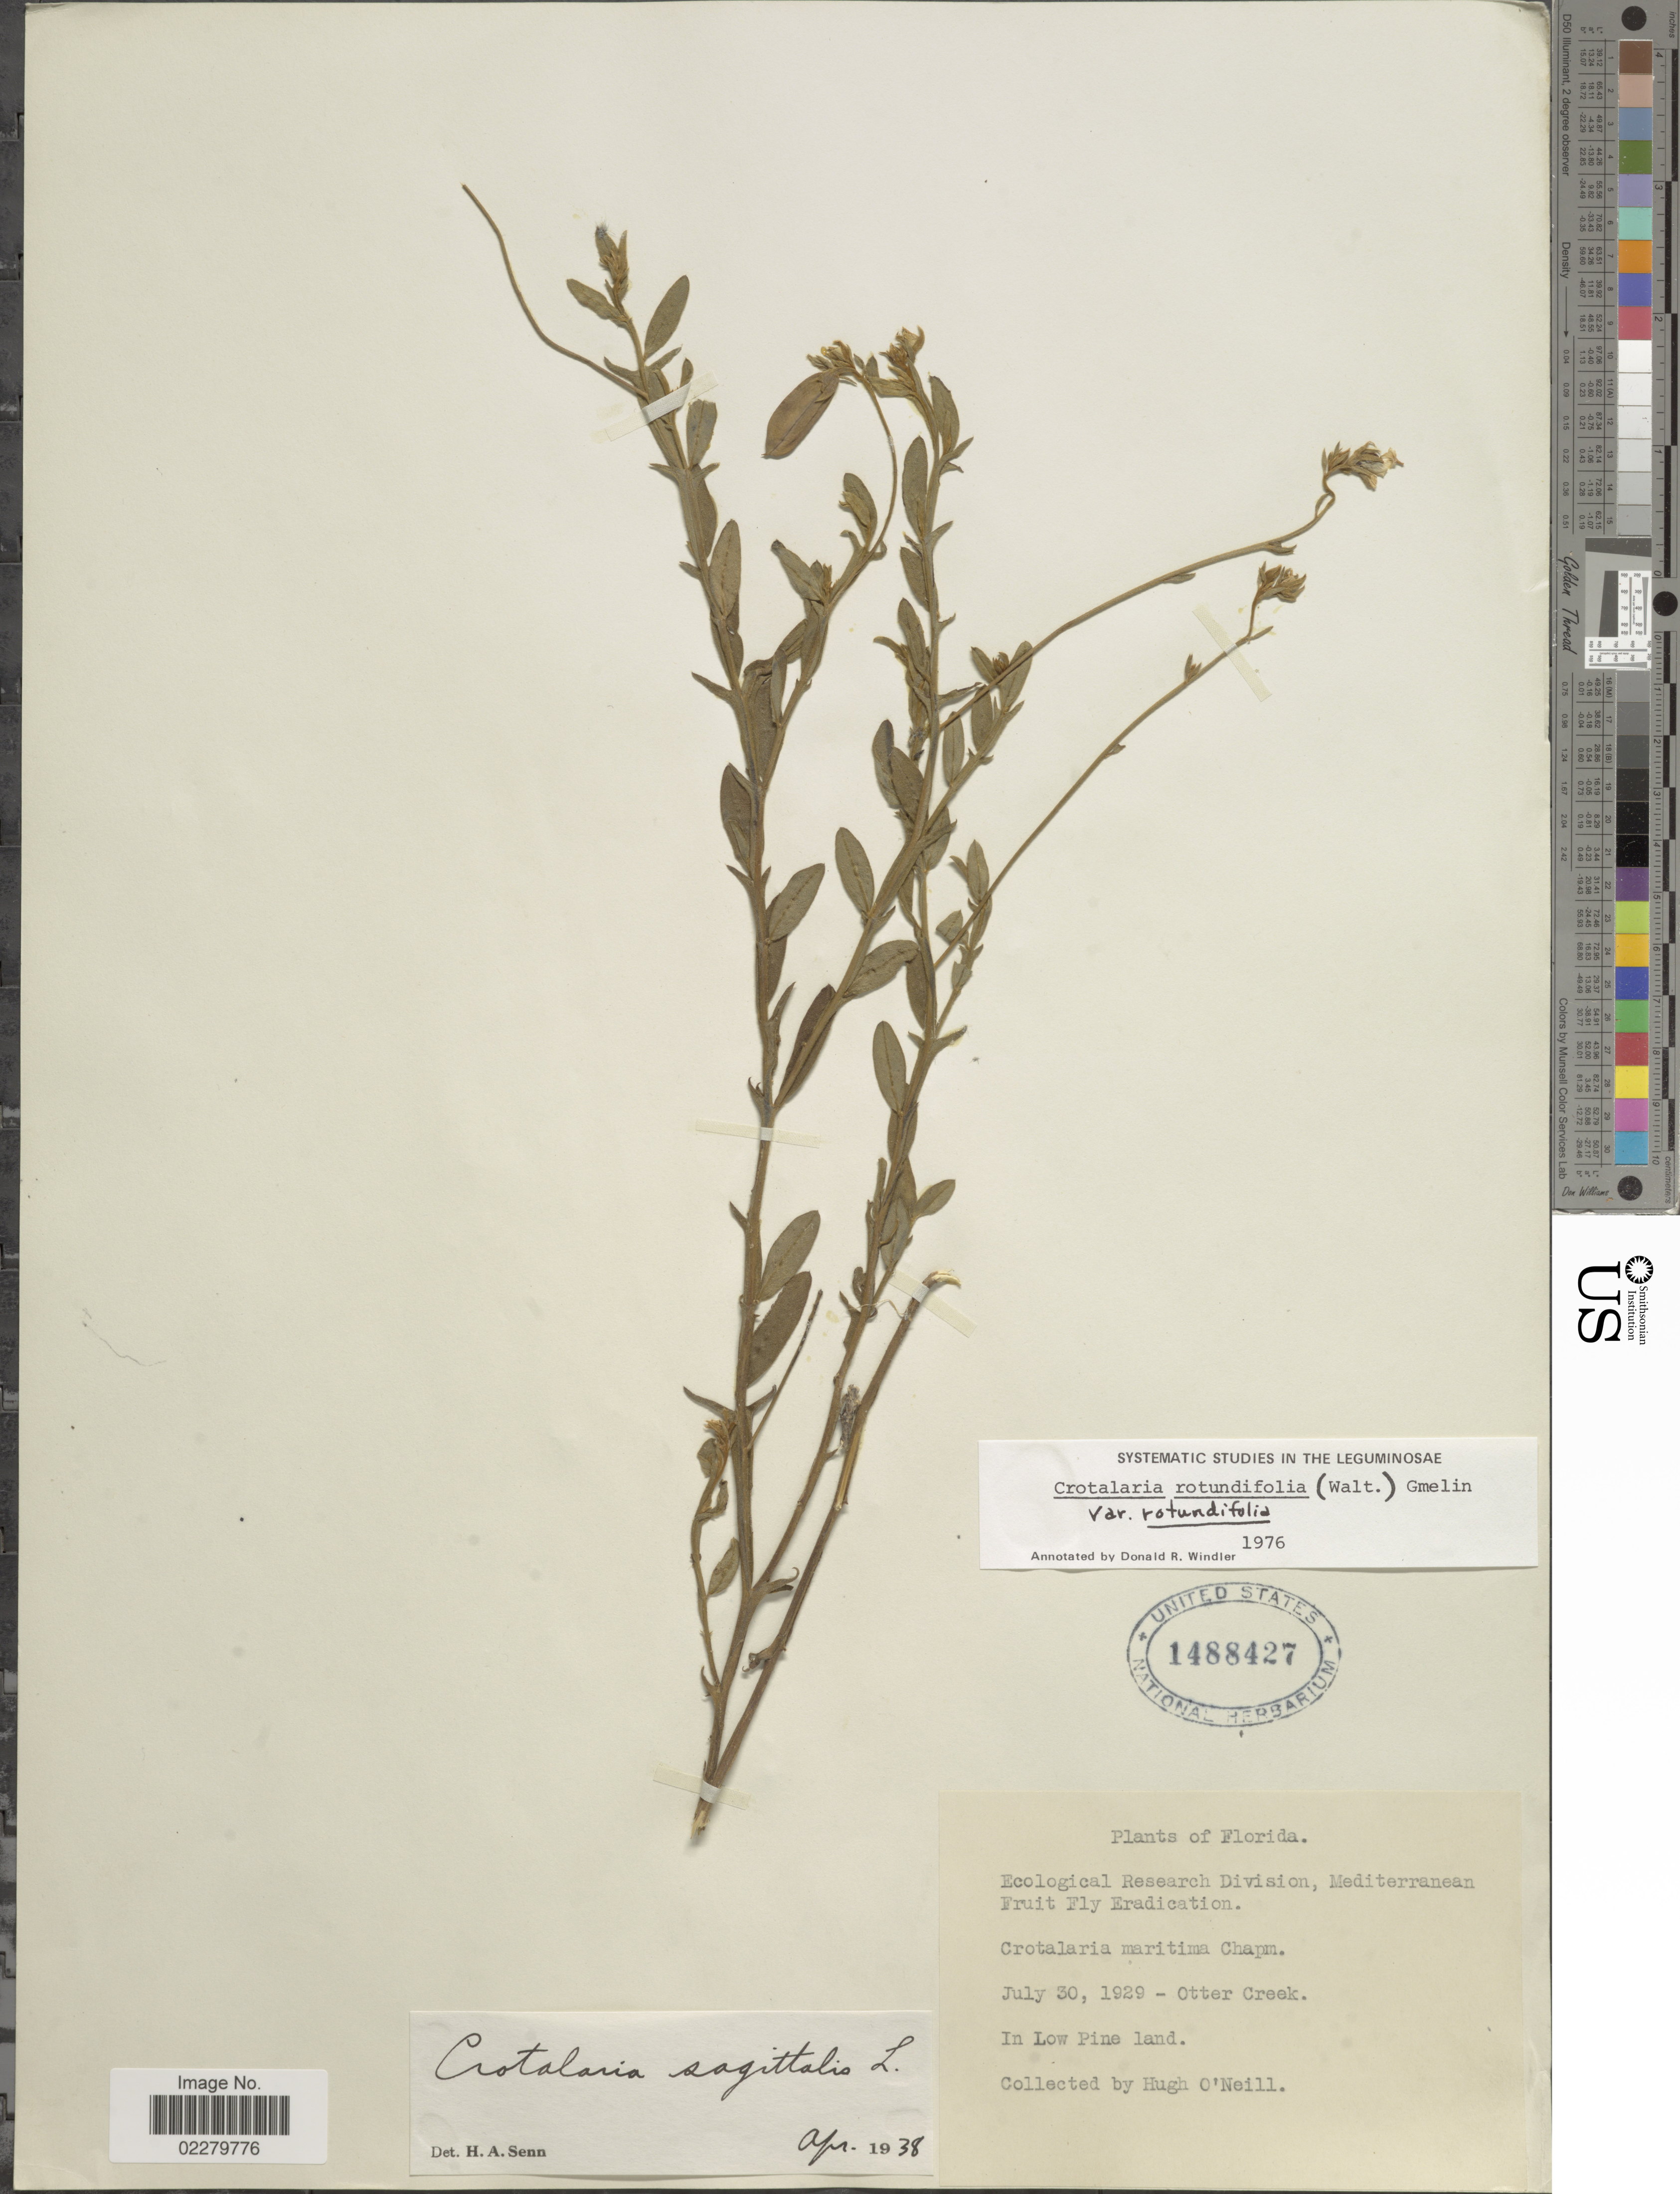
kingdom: Plantae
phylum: Tracheophyta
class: Magnoliopsida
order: Fabales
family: Fabaceae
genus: Crotalaria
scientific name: Crotalaria rotundifolia var. rotundifolia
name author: (Walter) J.F. Gmel.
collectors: H. O'Neill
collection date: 1929-07-30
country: United States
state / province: Florida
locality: Otter Creek. In Low Pine land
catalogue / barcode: US 1488427